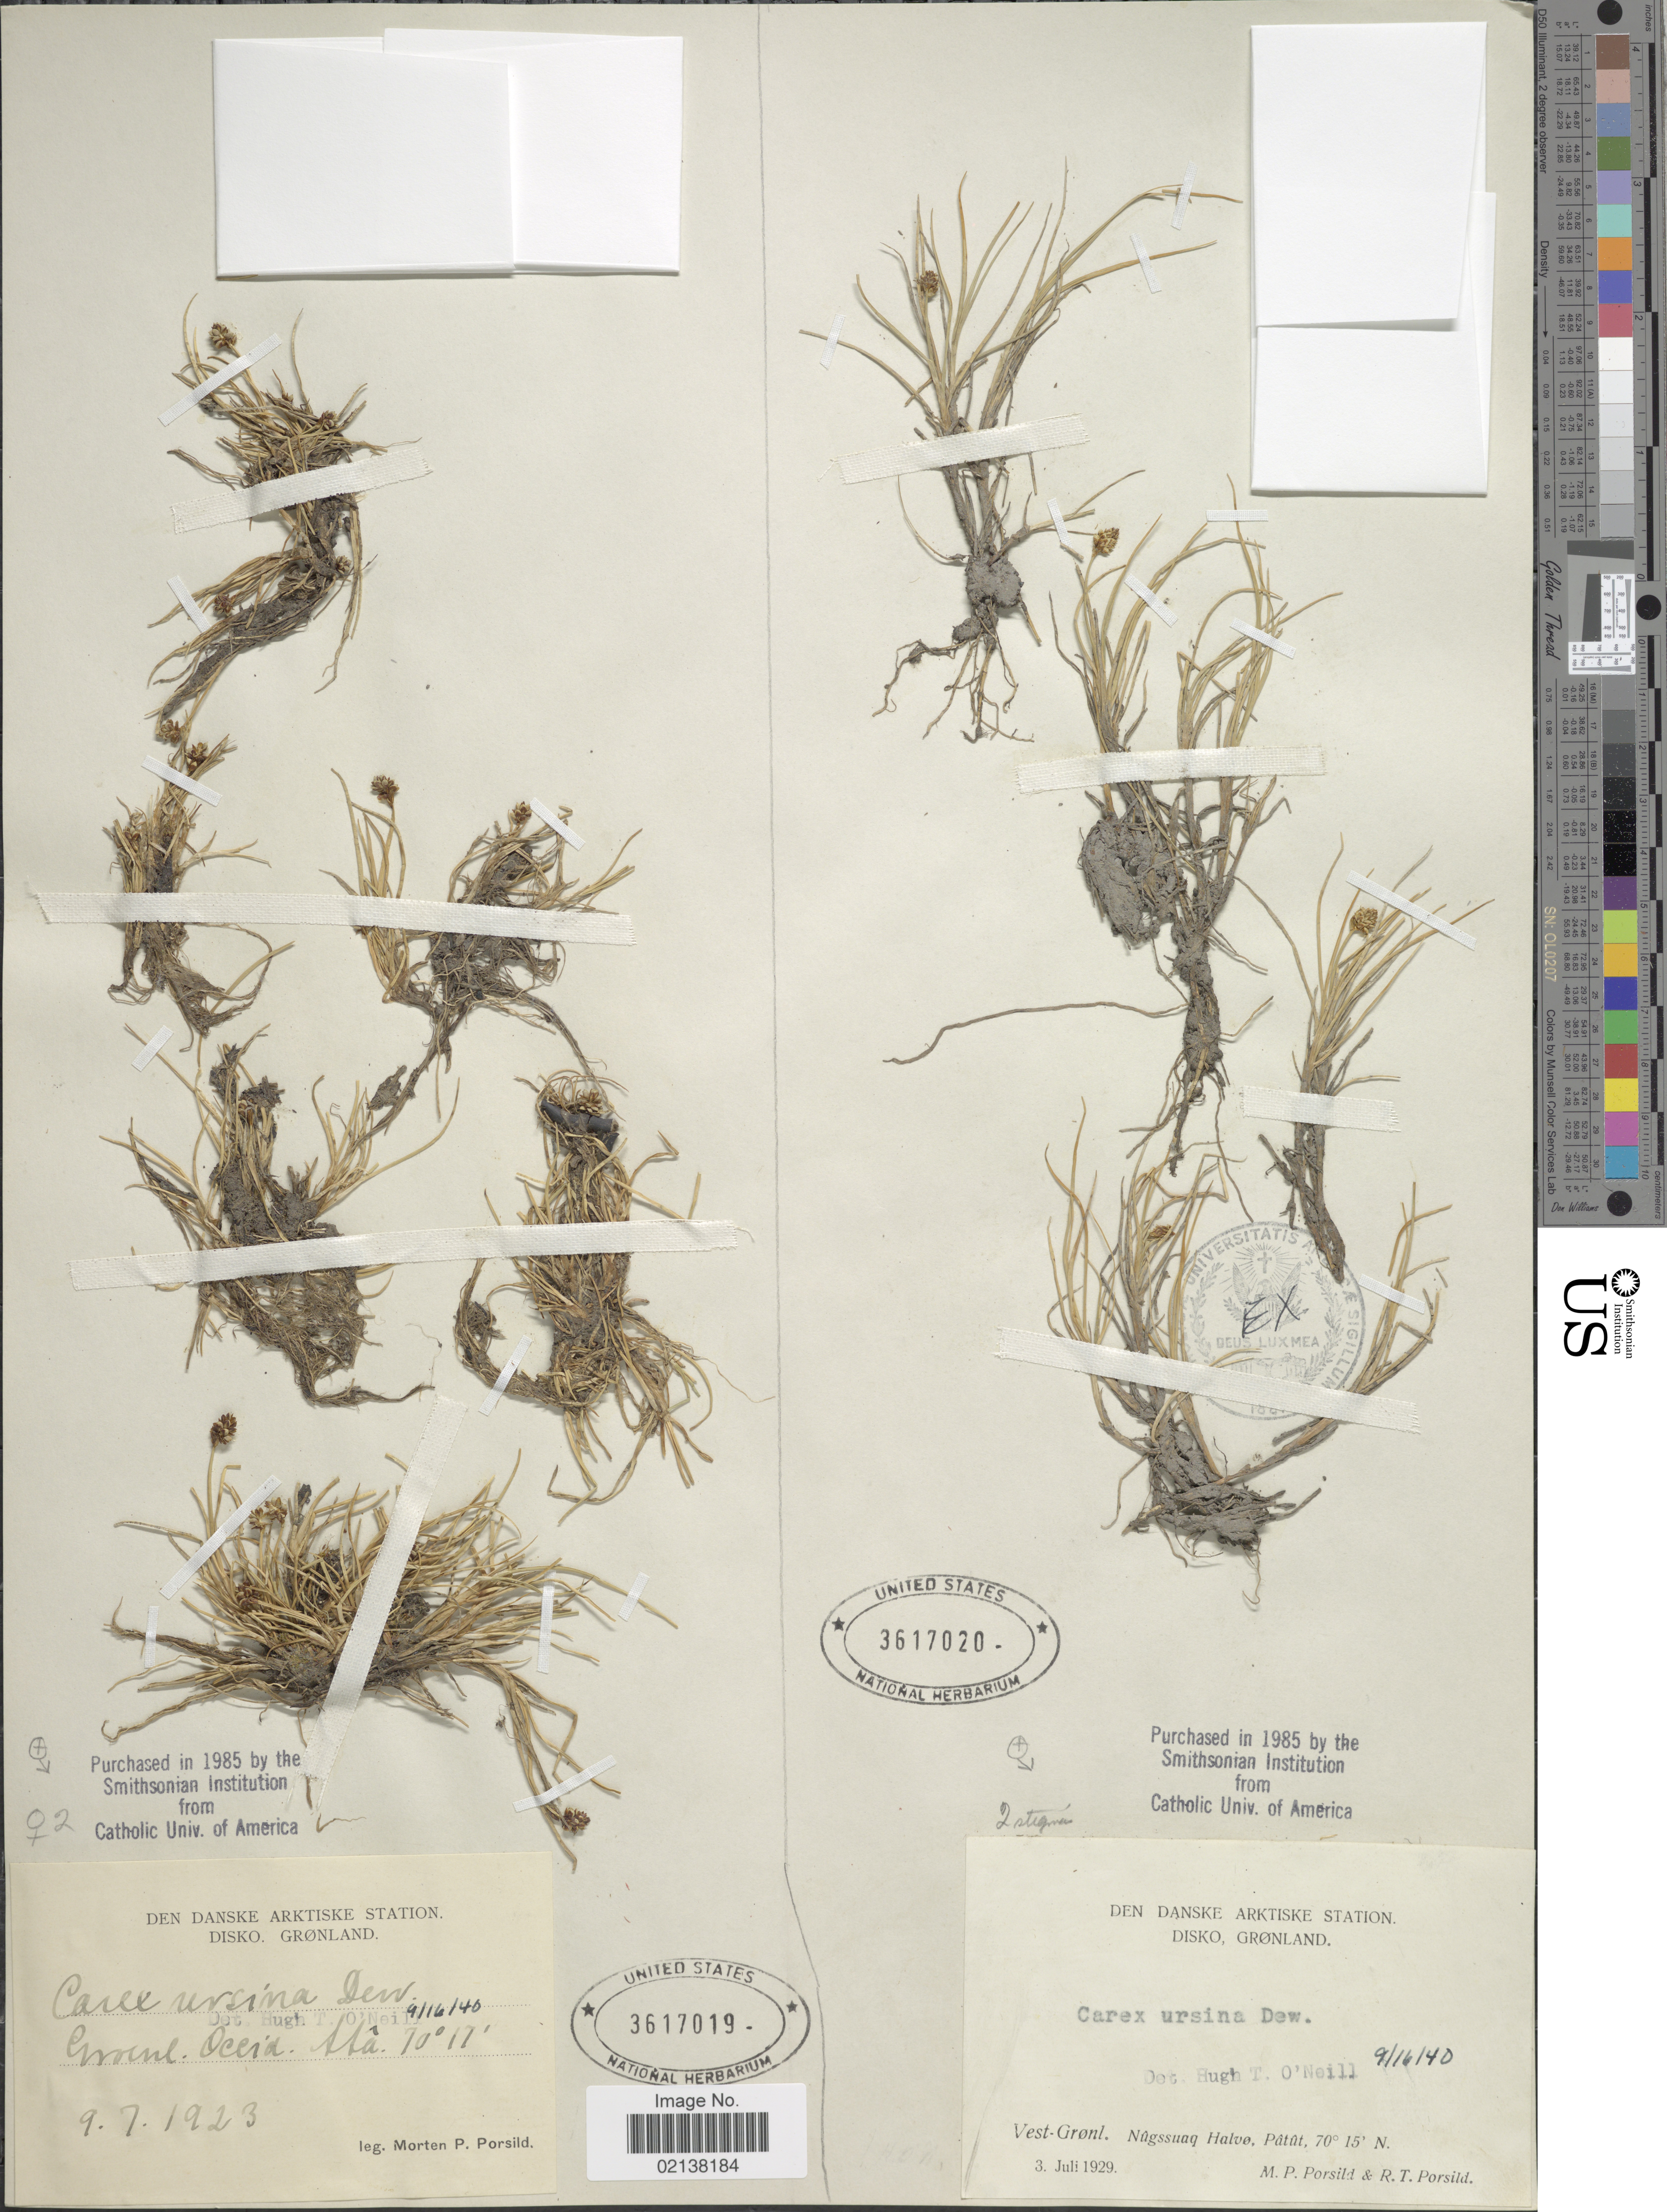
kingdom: Plantae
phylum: Tracheophyta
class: Liliopsida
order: Poales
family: Cyperaceae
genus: Carex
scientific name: Carex ursina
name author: Dewey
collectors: M. P. Porsild & R. T. Porsild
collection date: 1929-07-03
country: Greenland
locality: Den Danske Arktiske Station. Disko. Gronland. Vest-Gronl. Nugssuaq Halvo, Patut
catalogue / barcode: US 3617020-2